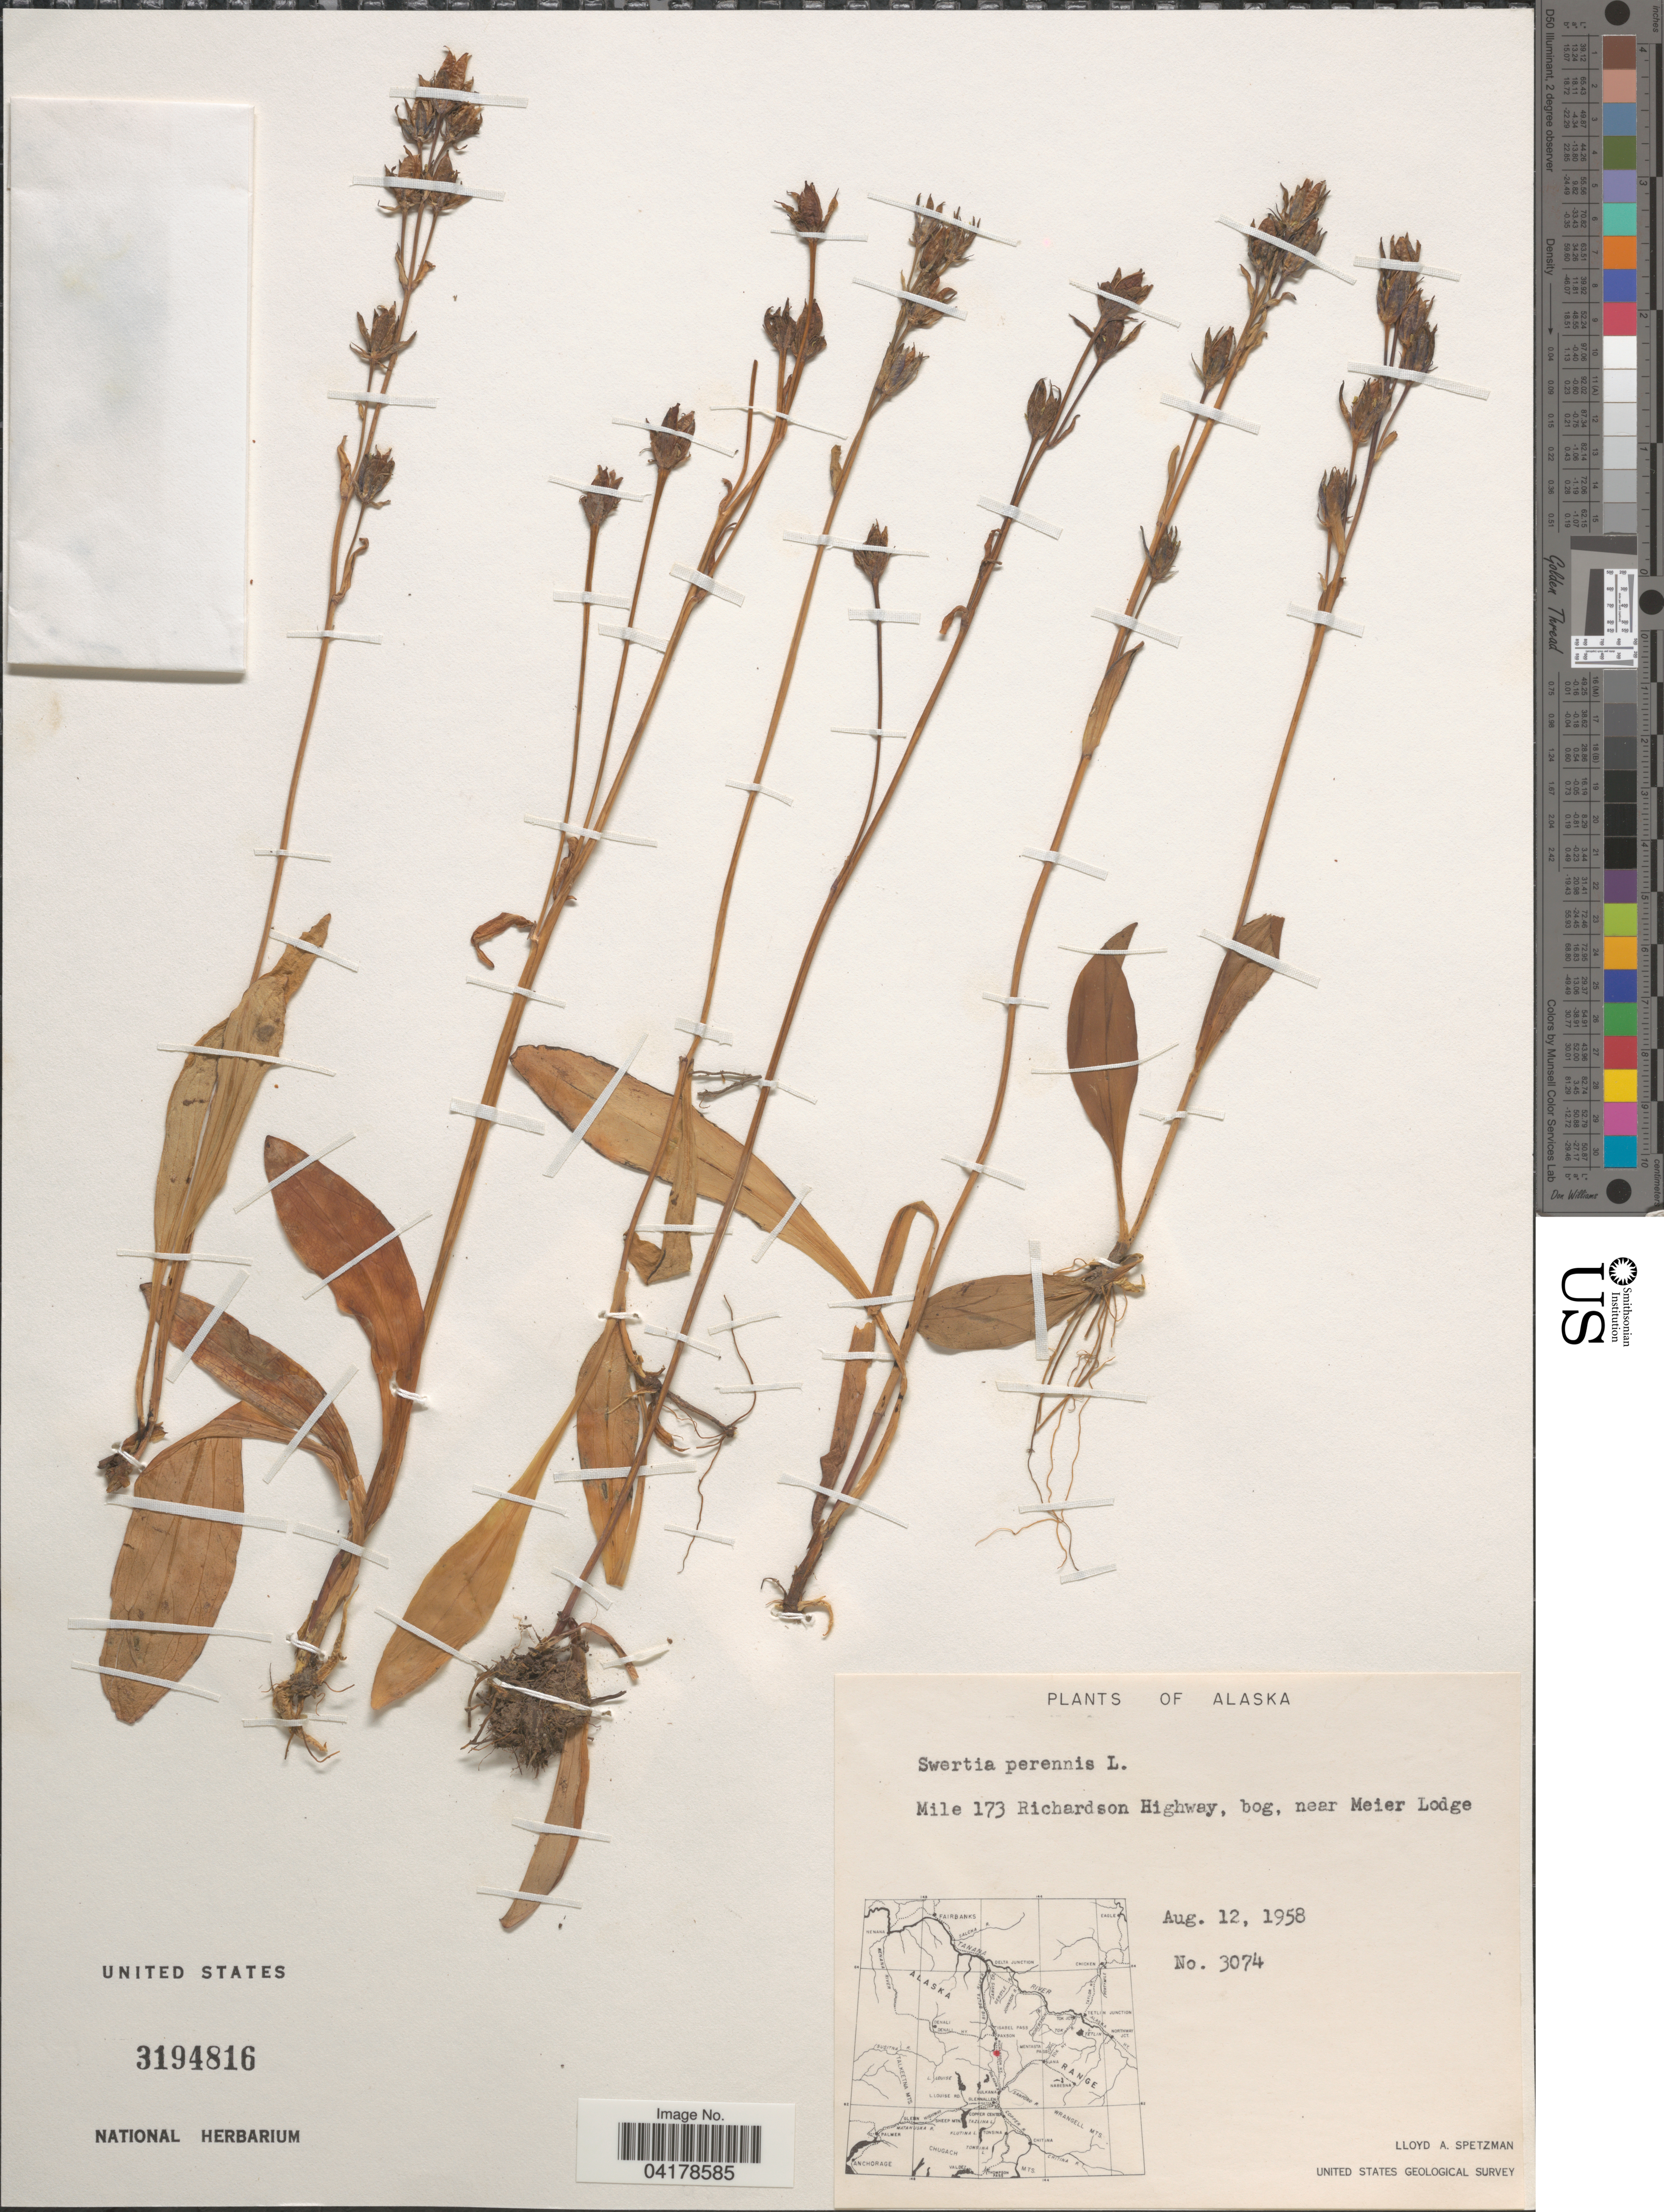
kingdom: Plantae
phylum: Tracheophyta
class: Magnoliopsida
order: Gentianales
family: Gentianaceae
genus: Swertia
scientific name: Swertia perennis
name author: L.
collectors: L. Spetzman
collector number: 3074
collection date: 1958-08-12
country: United States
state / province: Alaska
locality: Mile 173 Richardson Highway, bog, near Meier Lodge. United States National Geological Survey.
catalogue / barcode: US 3194816